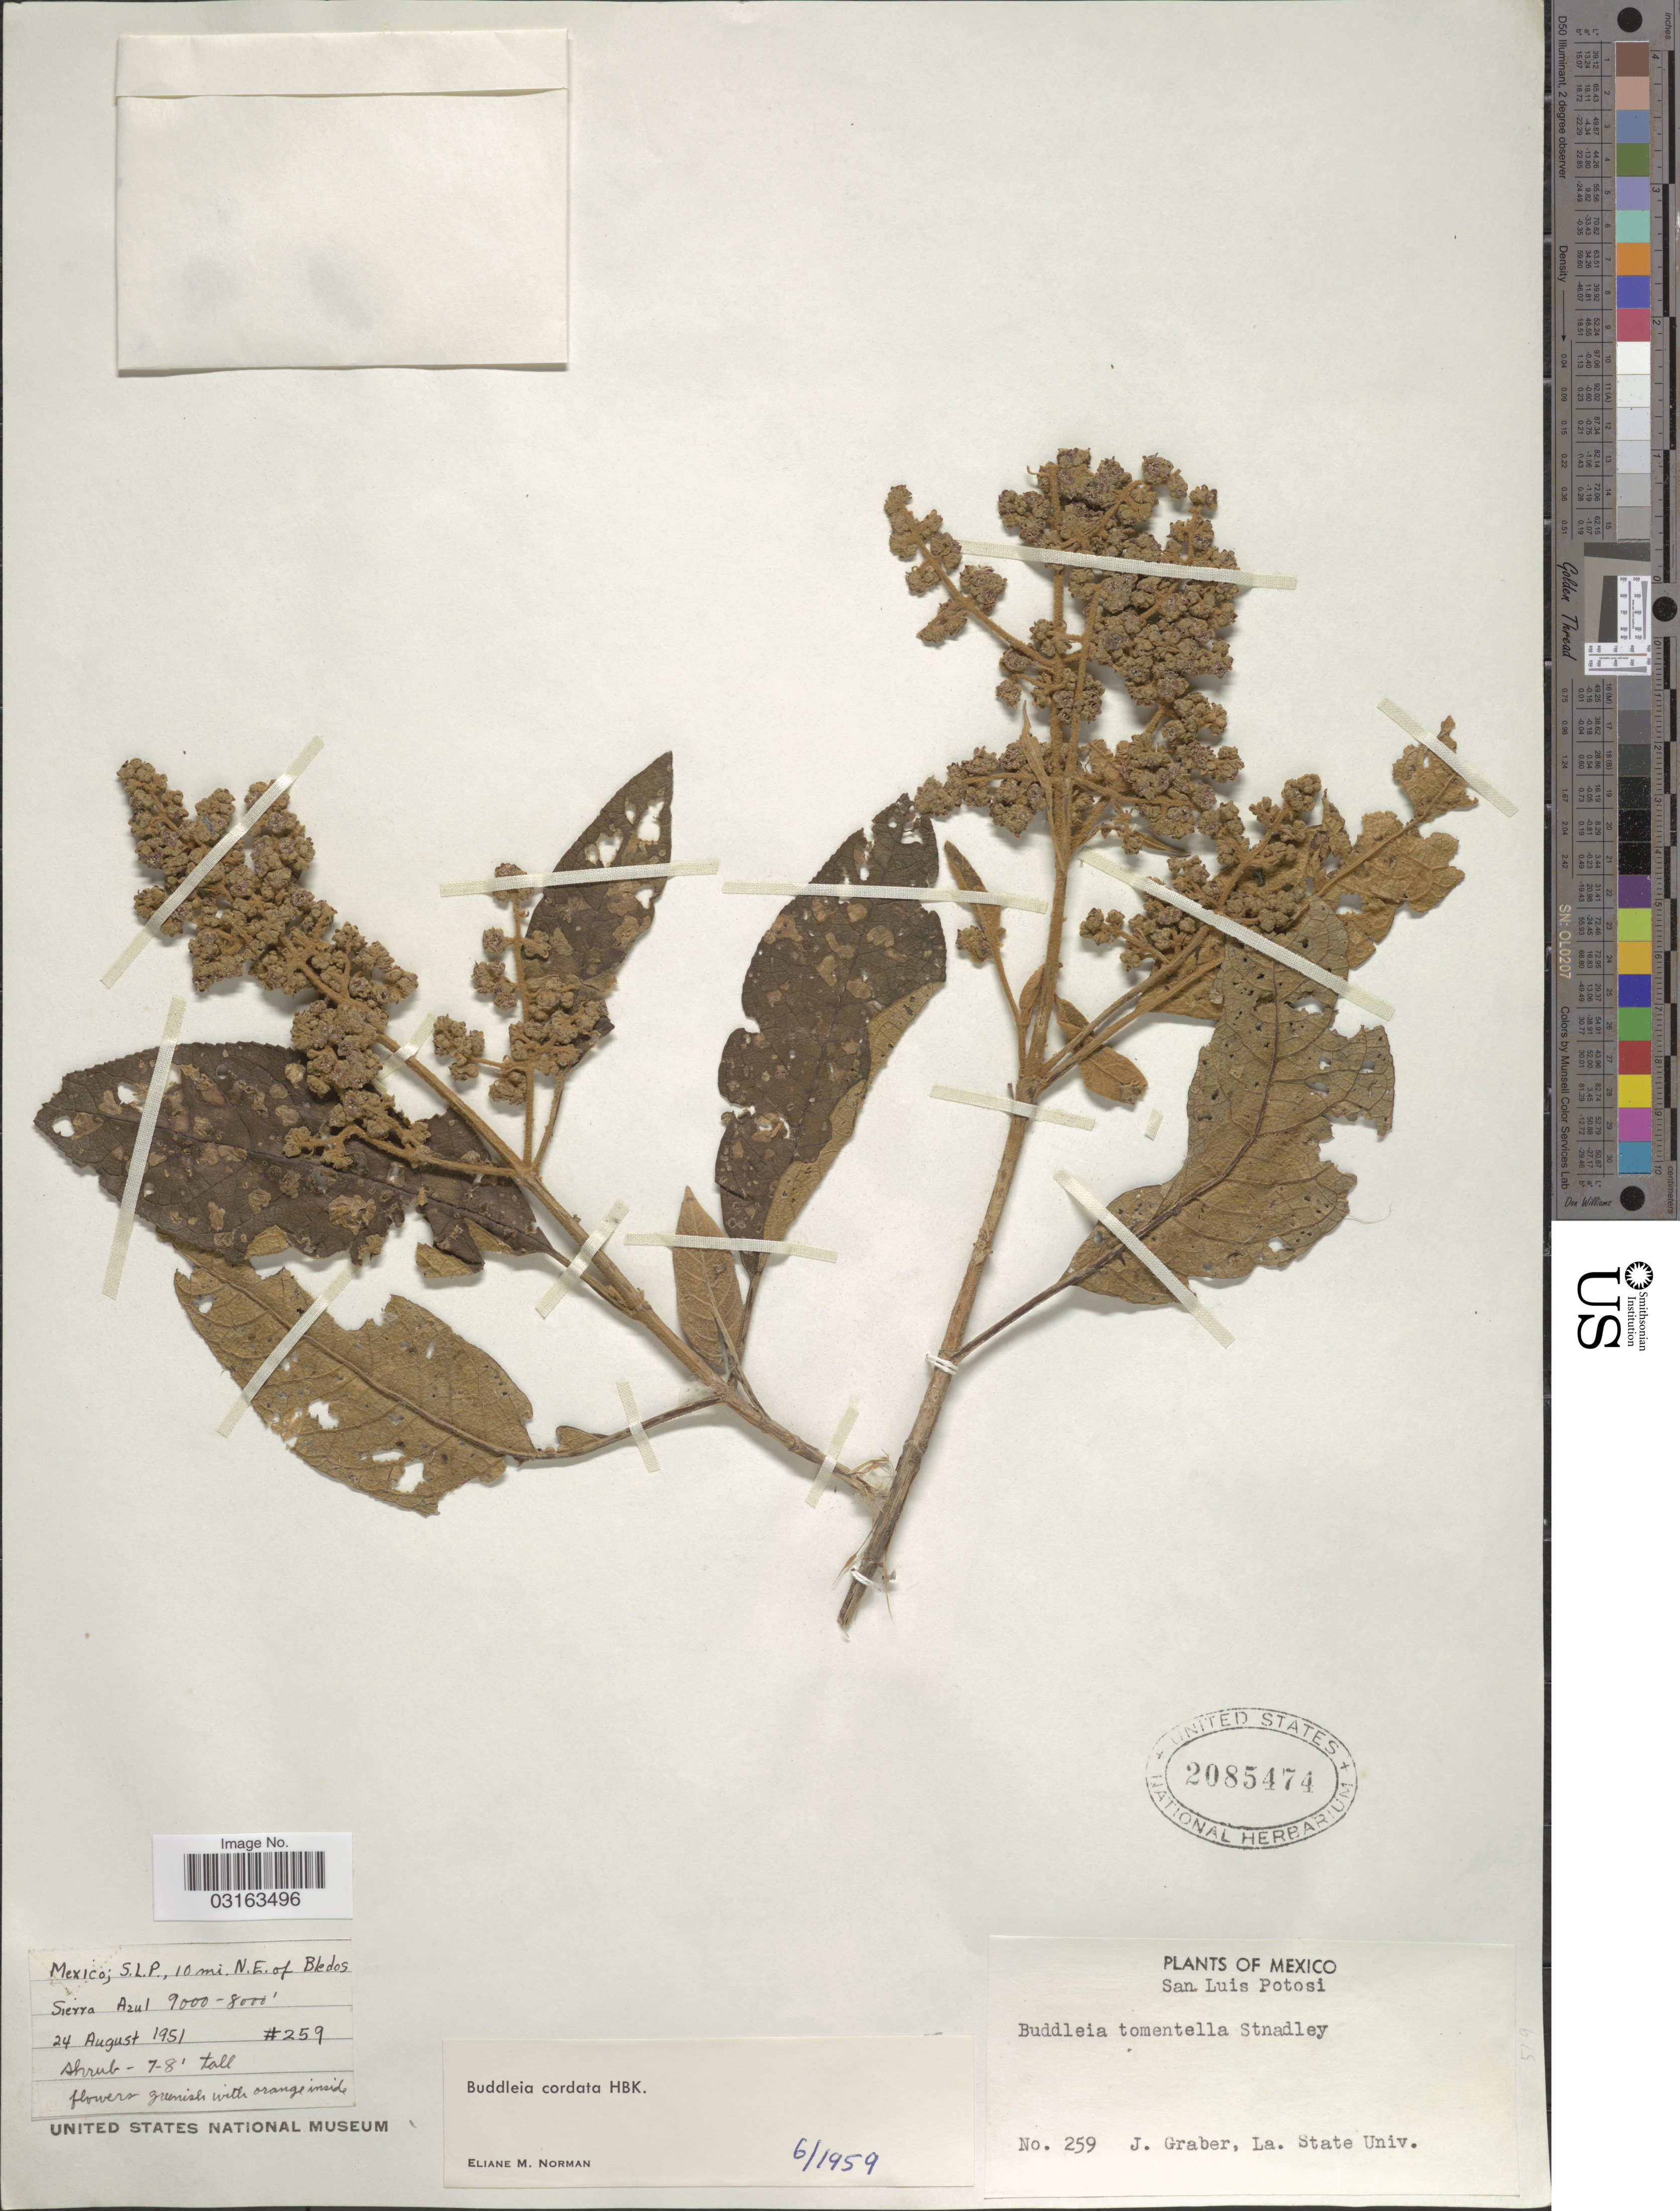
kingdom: Plantae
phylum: Tracheophyta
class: Magnoliopsida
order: Lamiales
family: Scrophulariaceae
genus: Buddleja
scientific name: Buddleja cordata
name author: Kunth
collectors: J. Graber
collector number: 259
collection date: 1951-08-24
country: Mexico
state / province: San Luis Potosí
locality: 10 mi. N.E. of Bledos. Sierra Azul.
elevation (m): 2438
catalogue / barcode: US 2085474